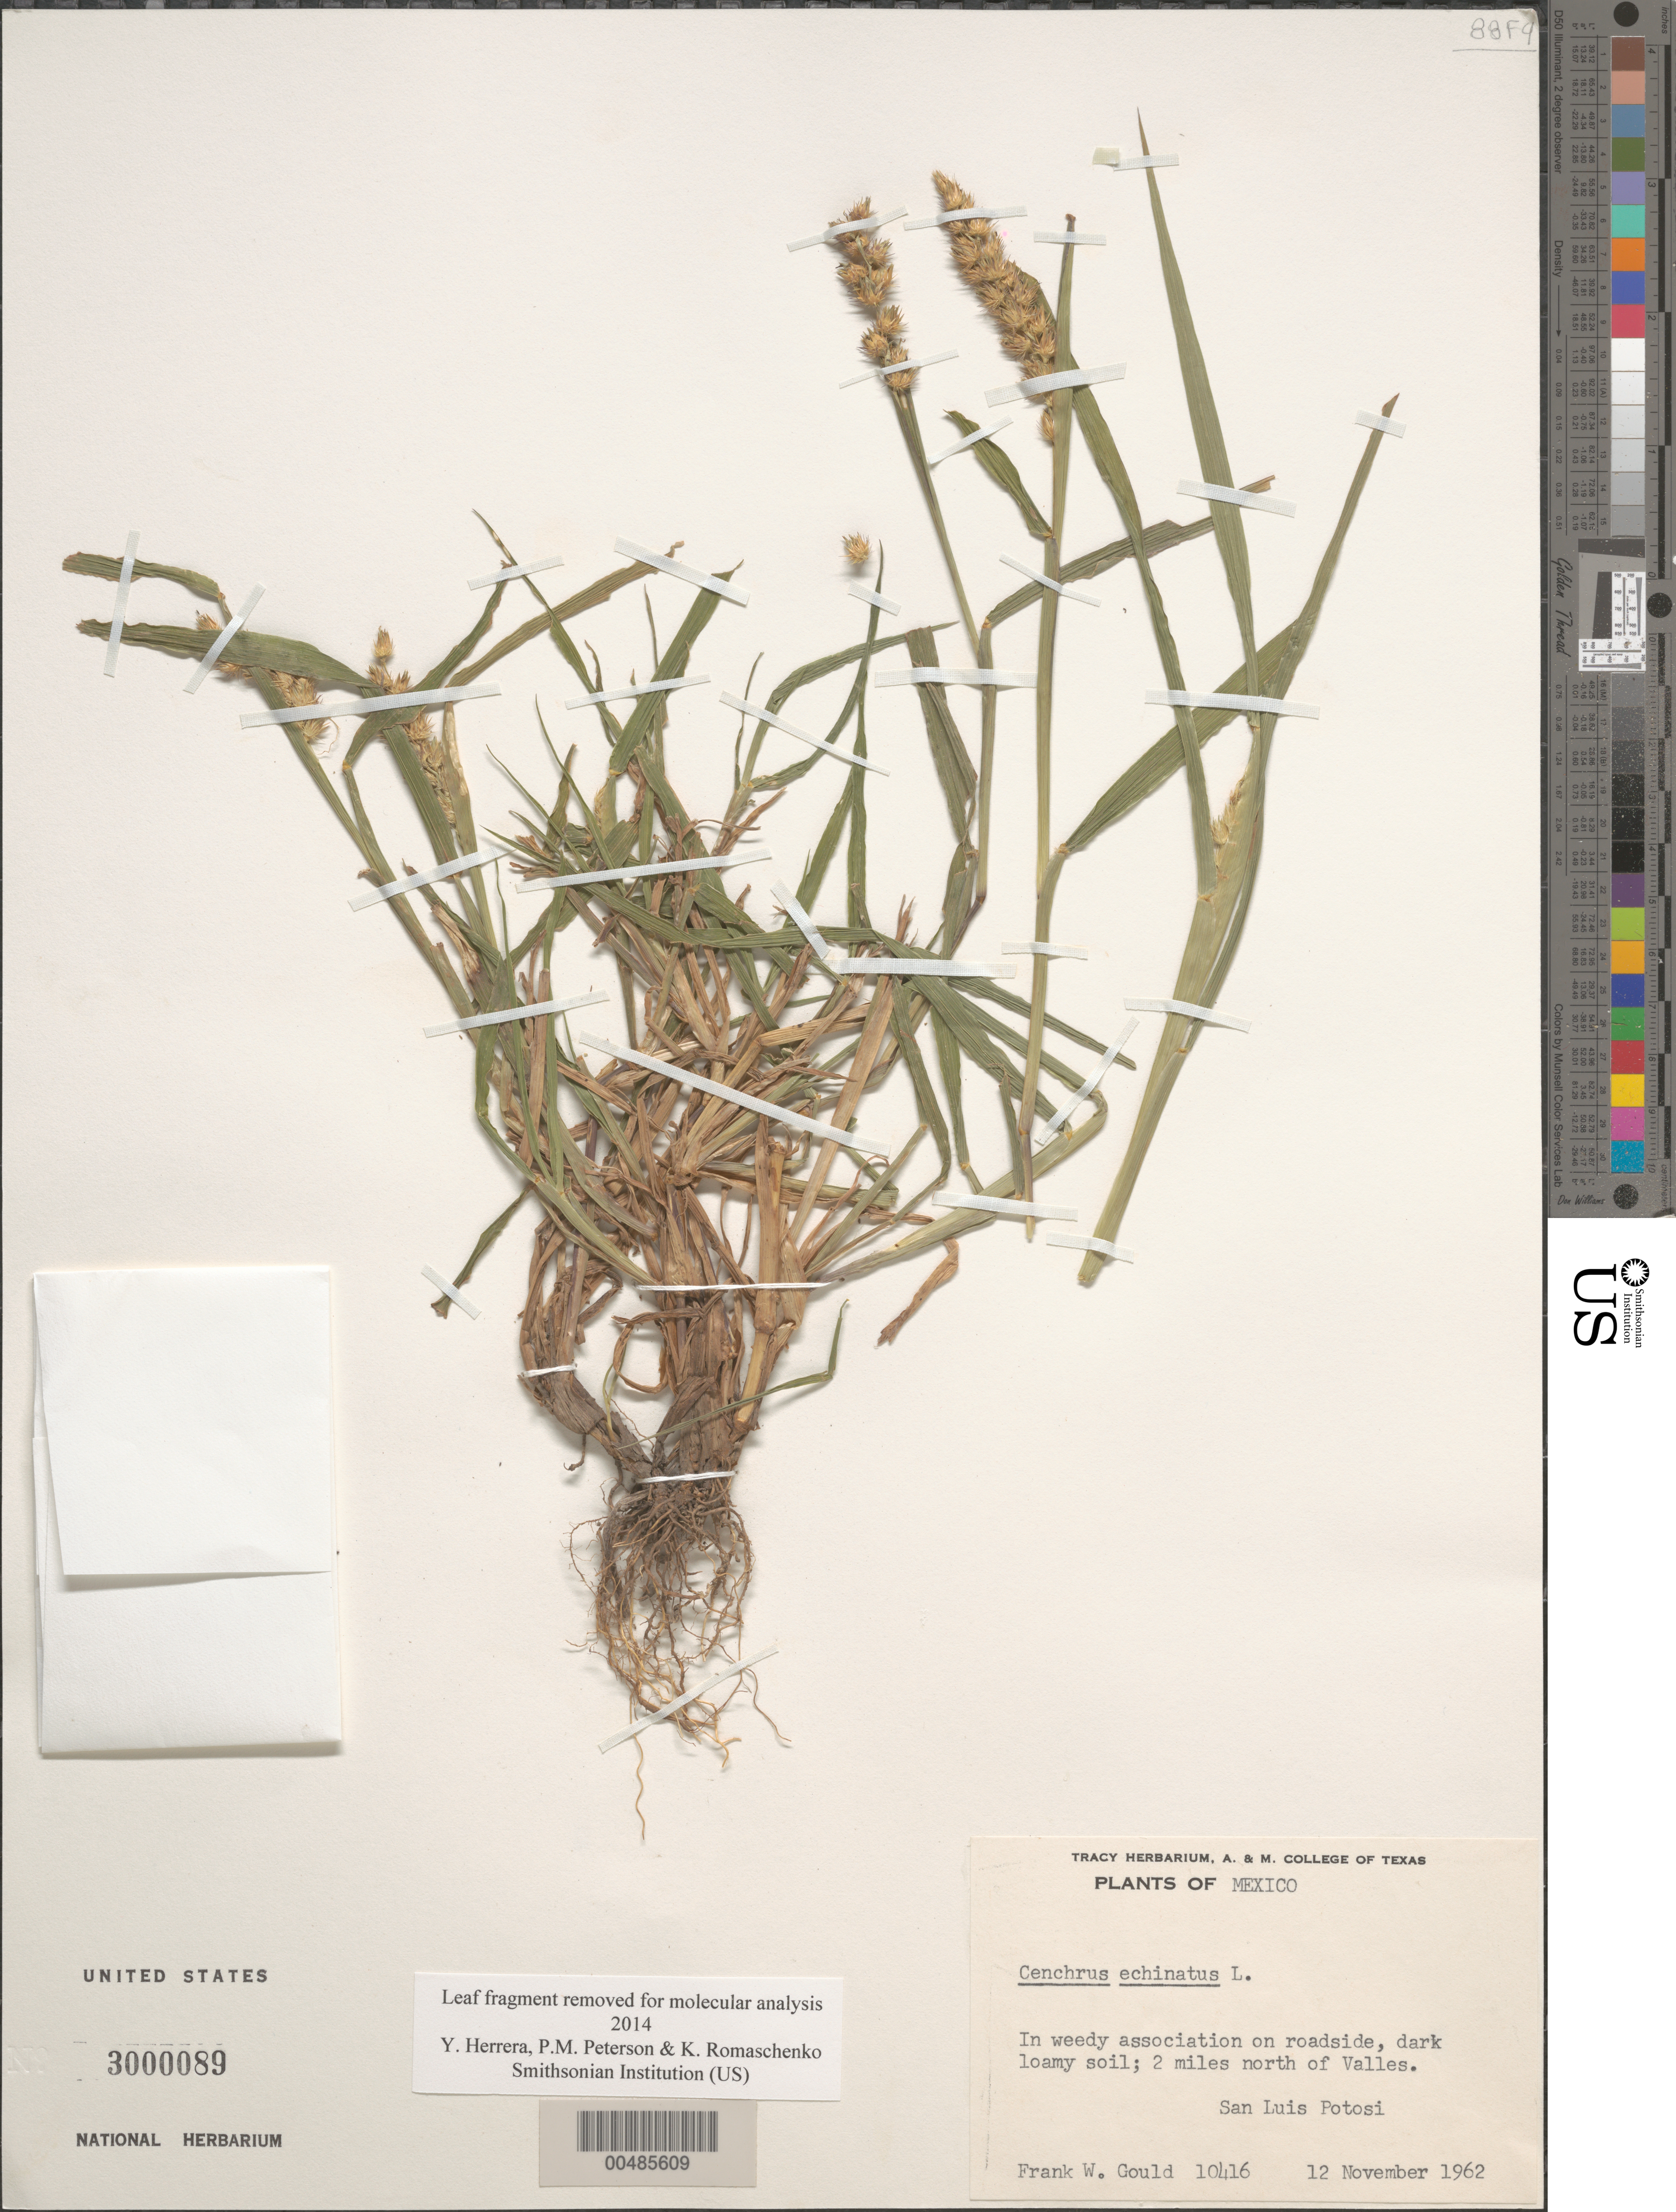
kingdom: Plantae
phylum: Tracheophyta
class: Liliopsida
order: Poales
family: Poaceae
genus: Cenchrus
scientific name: Cenchrus echinatus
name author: L.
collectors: F. W. Gould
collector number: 10416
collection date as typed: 12 Nov 1962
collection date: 1962-11-12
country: Mexico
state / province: San Luis Potosi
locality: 2 mi N of Valles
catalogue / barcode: US 3000089